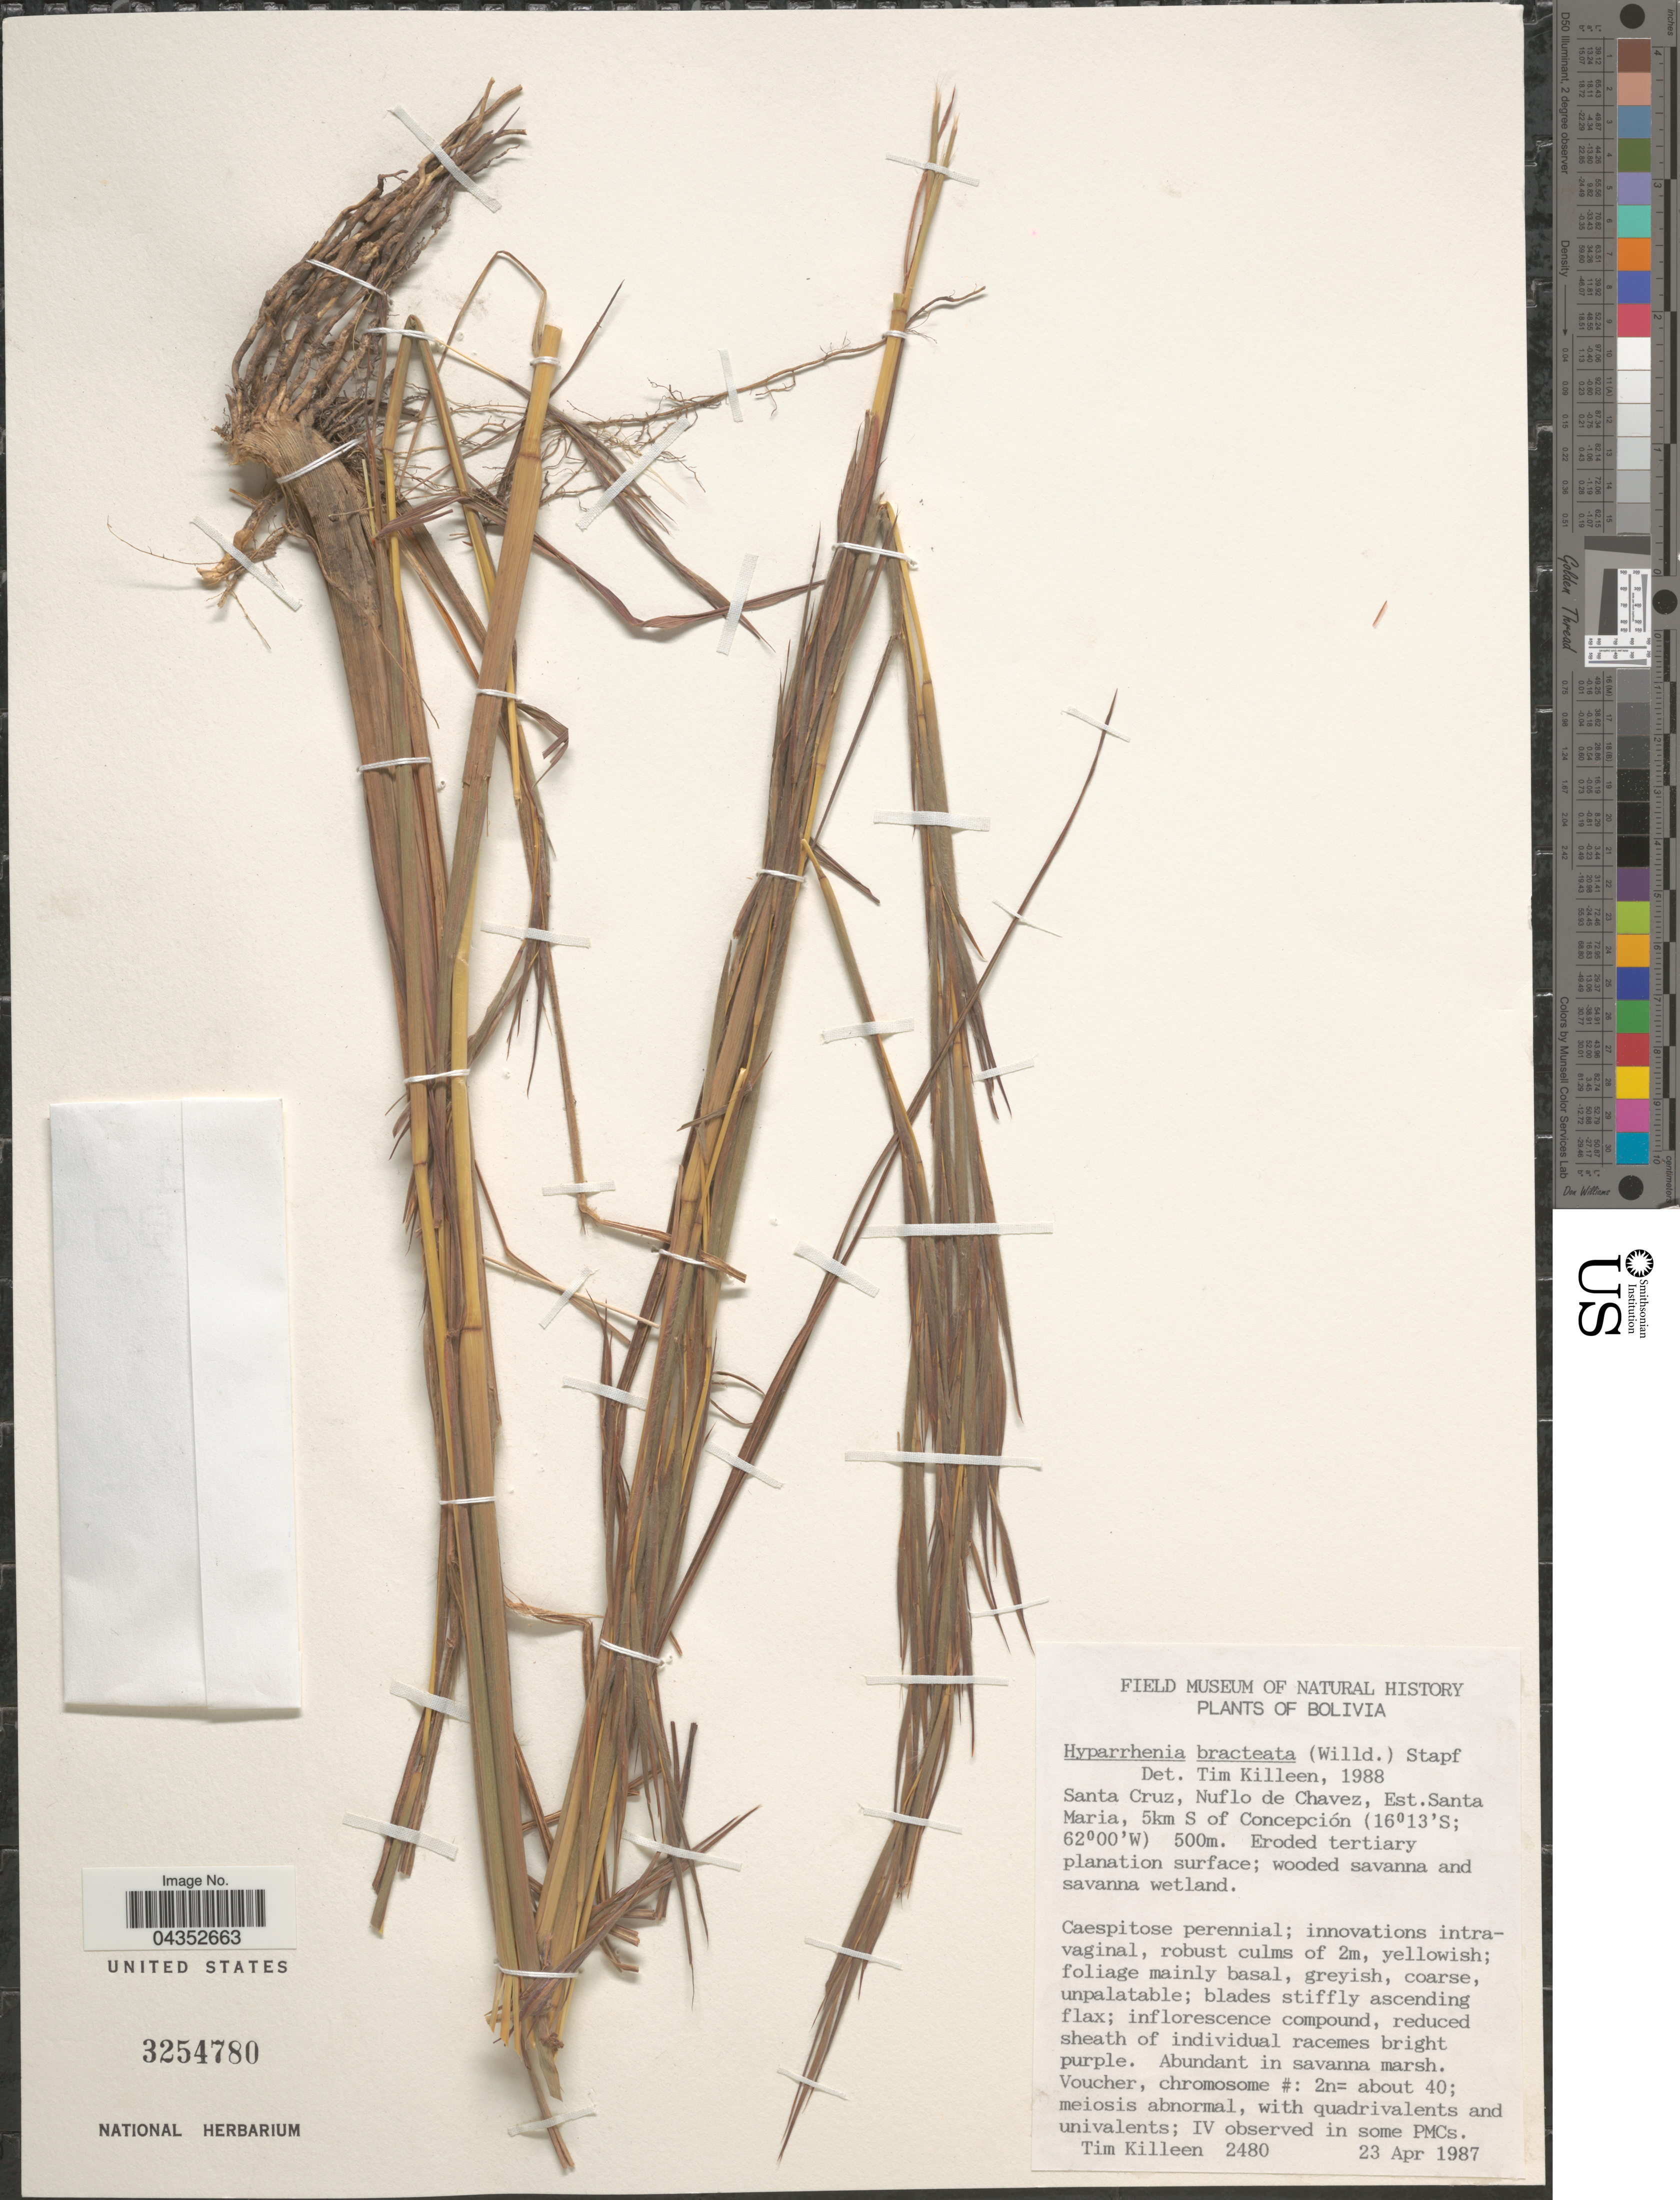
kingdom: Plantae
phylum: Tracheophyta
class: Liliopsida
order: Poales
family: Poaceae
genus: Hyparrhenia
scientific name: Hyparrhenia bracteata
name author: (Humb. & Bonpl.) Stapf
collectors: T. J. Killeen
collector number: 2480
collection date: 1987-04-23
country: Bolivia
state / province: Santa Cruz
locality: Santa Cruz, Nuflo de Chavez, Est. Santa Maria, 5km S of Concepción.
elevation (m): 500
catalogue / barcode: US 3254780